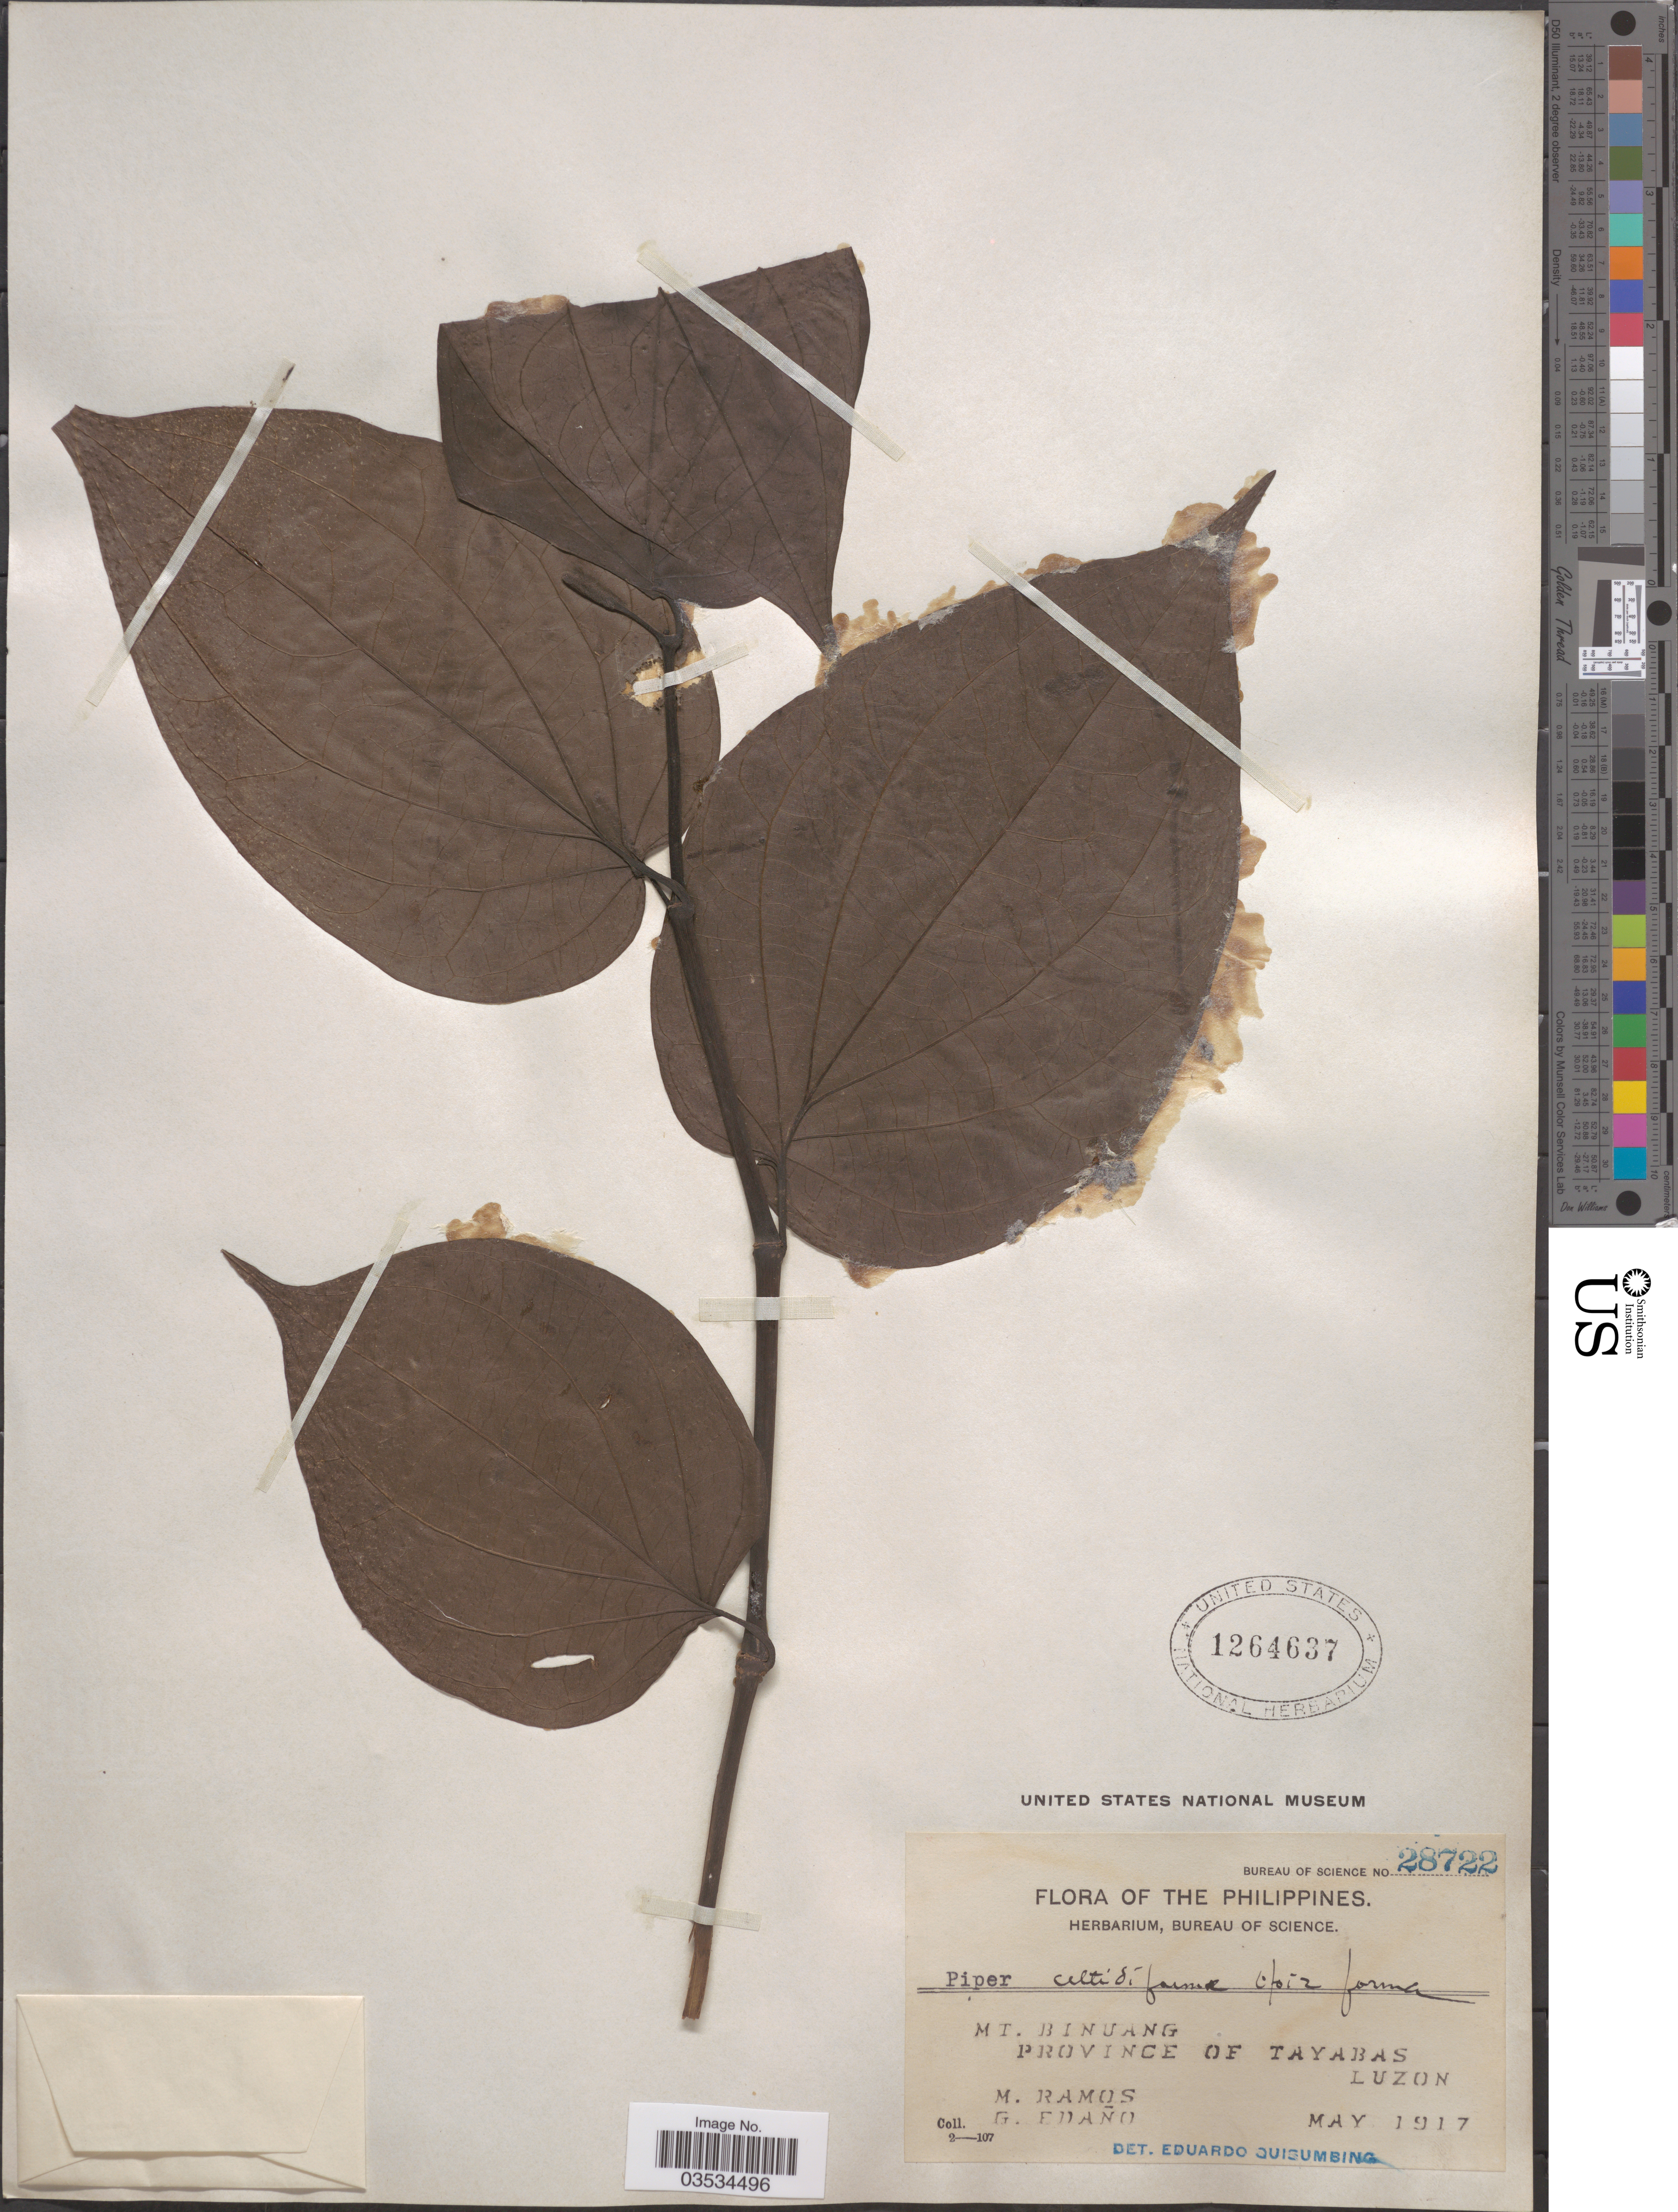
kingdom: Plantae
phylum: Tracheophyta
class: Magnoliopsida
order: Piperales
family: Piperaceae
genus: Piper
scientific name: Piper celtidiforme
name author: Opiz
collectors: M. Ramos & G. Edaño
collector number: Bureau of Science 28722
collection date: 1917-05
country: Philippines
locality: Mt. Binuang. Province of Tayabas. Luzon.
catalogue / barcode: US 1264637